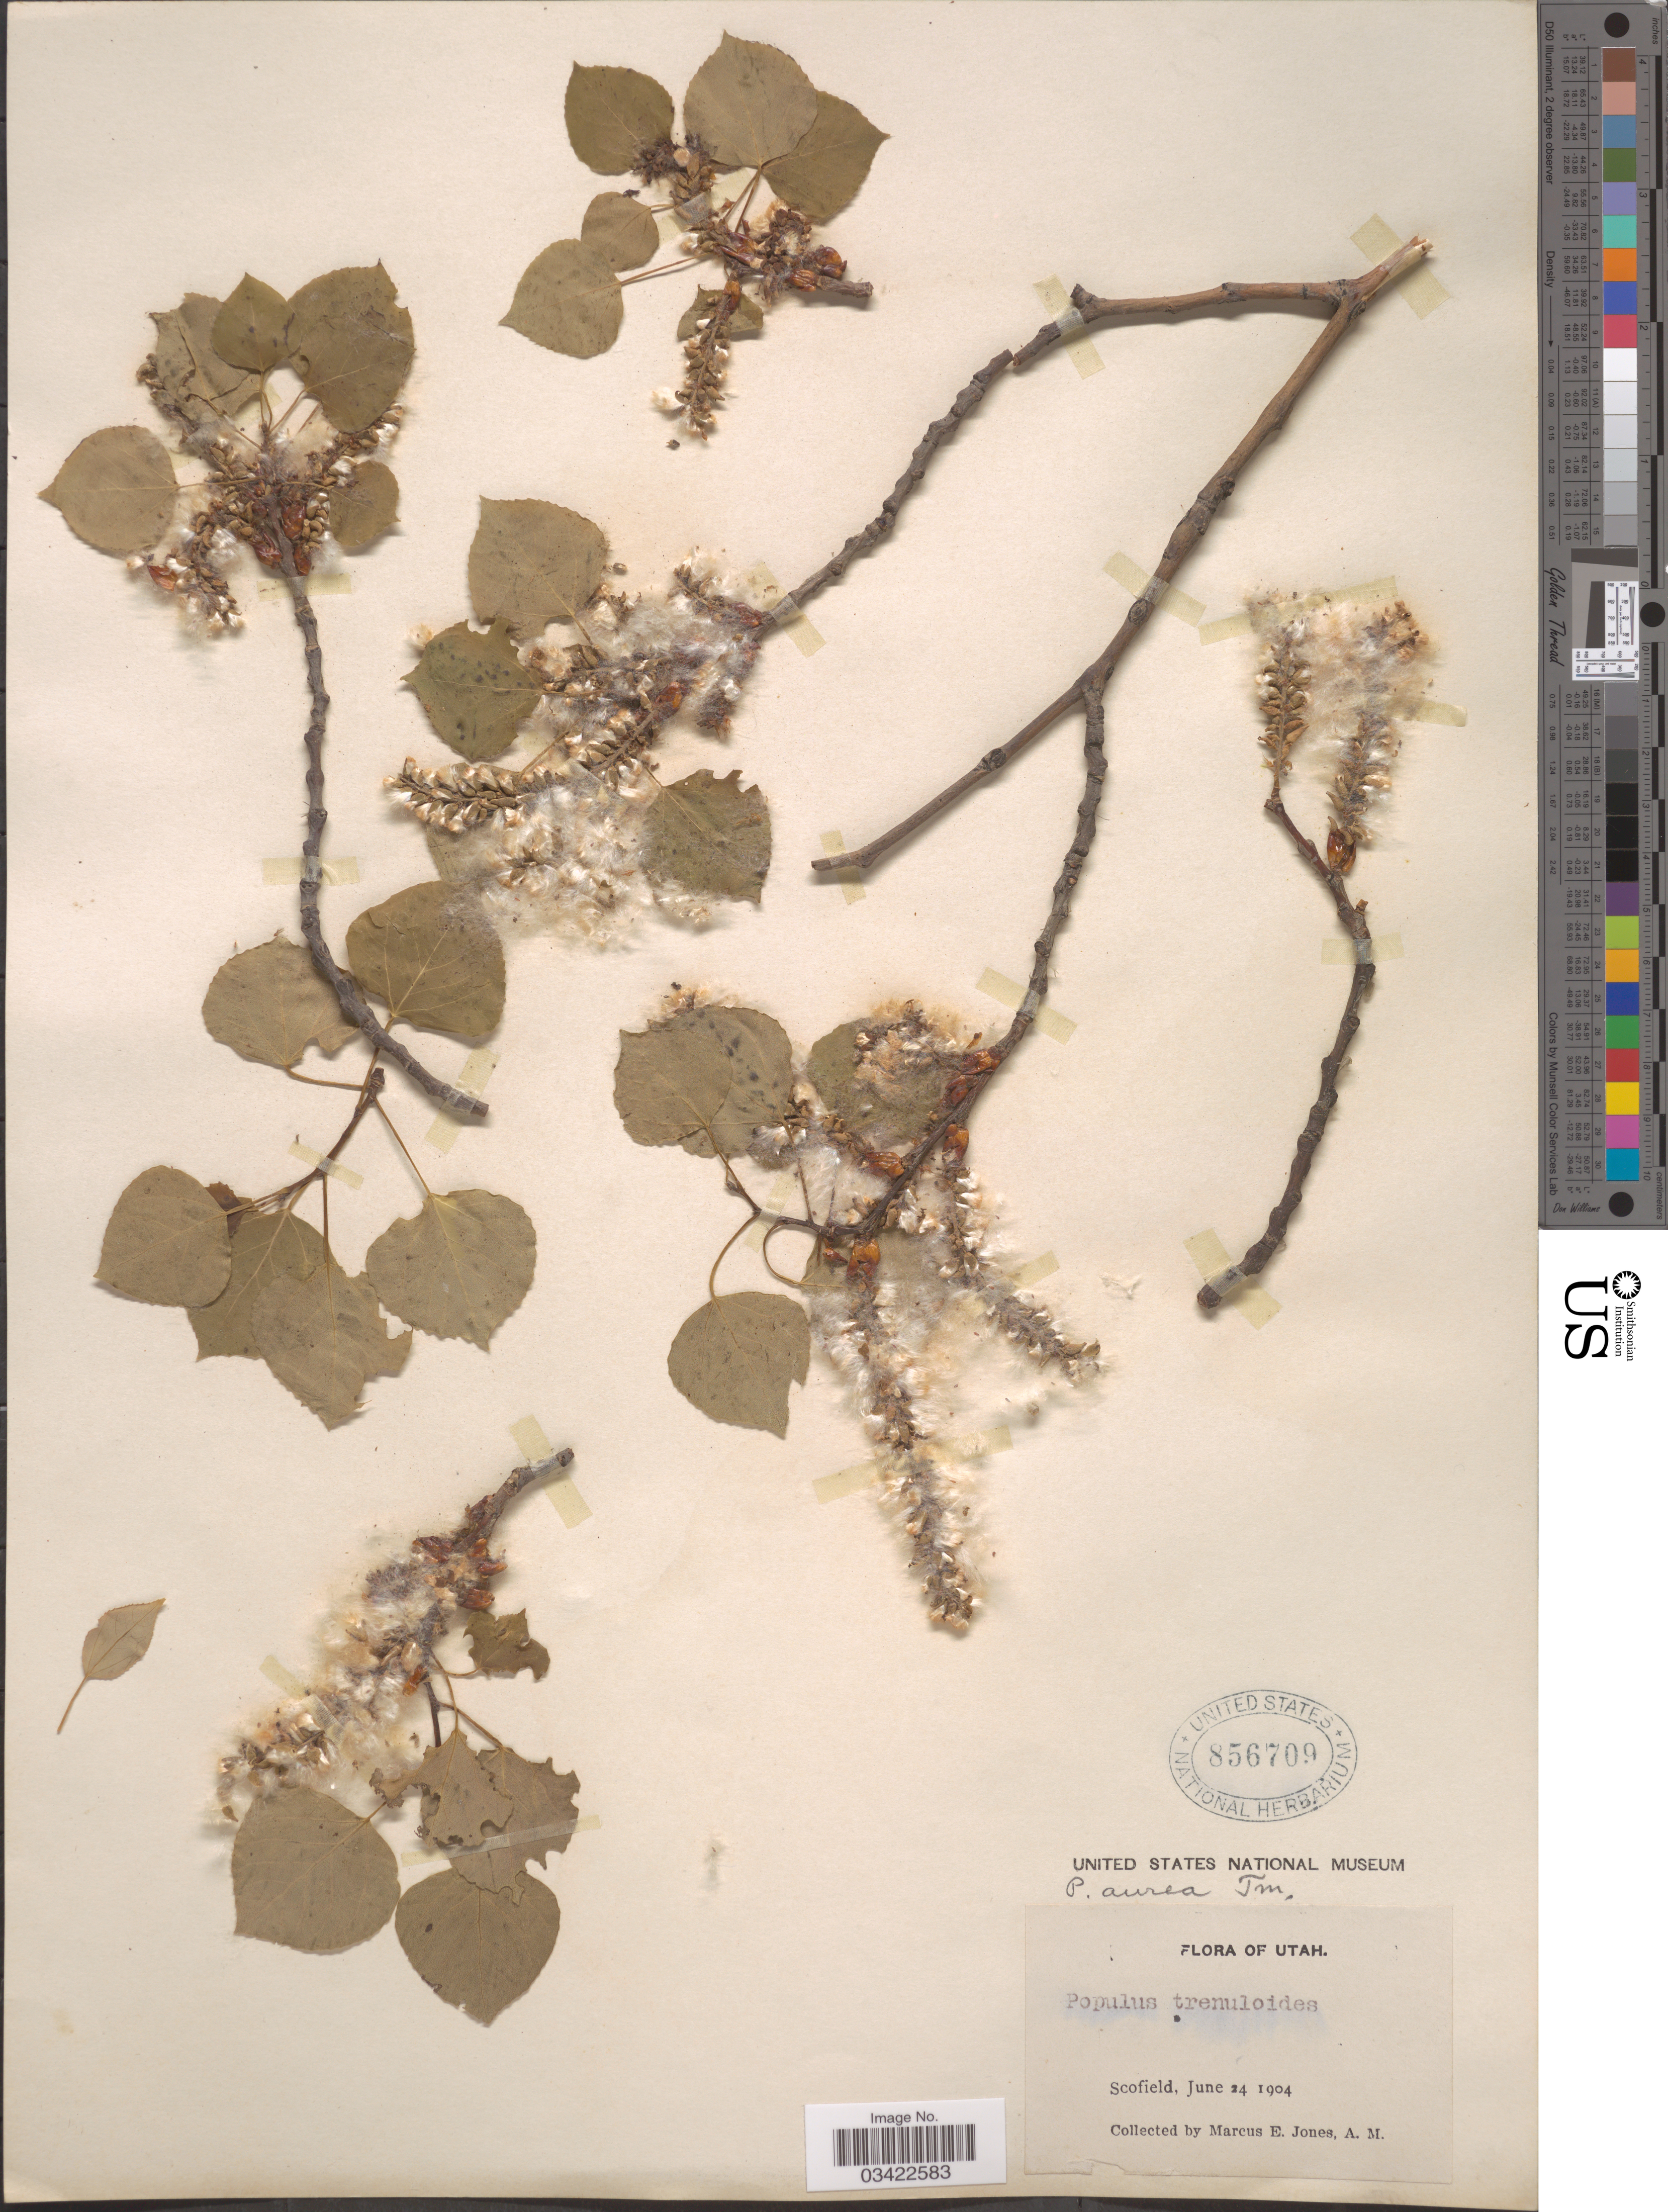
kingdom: Plantae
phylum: Tracheophyta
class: Magnoliopsida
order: Malpighiales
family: Salicaceae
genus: Populus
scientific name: Populus tremuloides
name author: Michx.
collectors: M. E. Jones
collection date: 1904-06-24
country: United States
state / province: Utah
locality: Scofield.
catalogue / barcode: US 856709